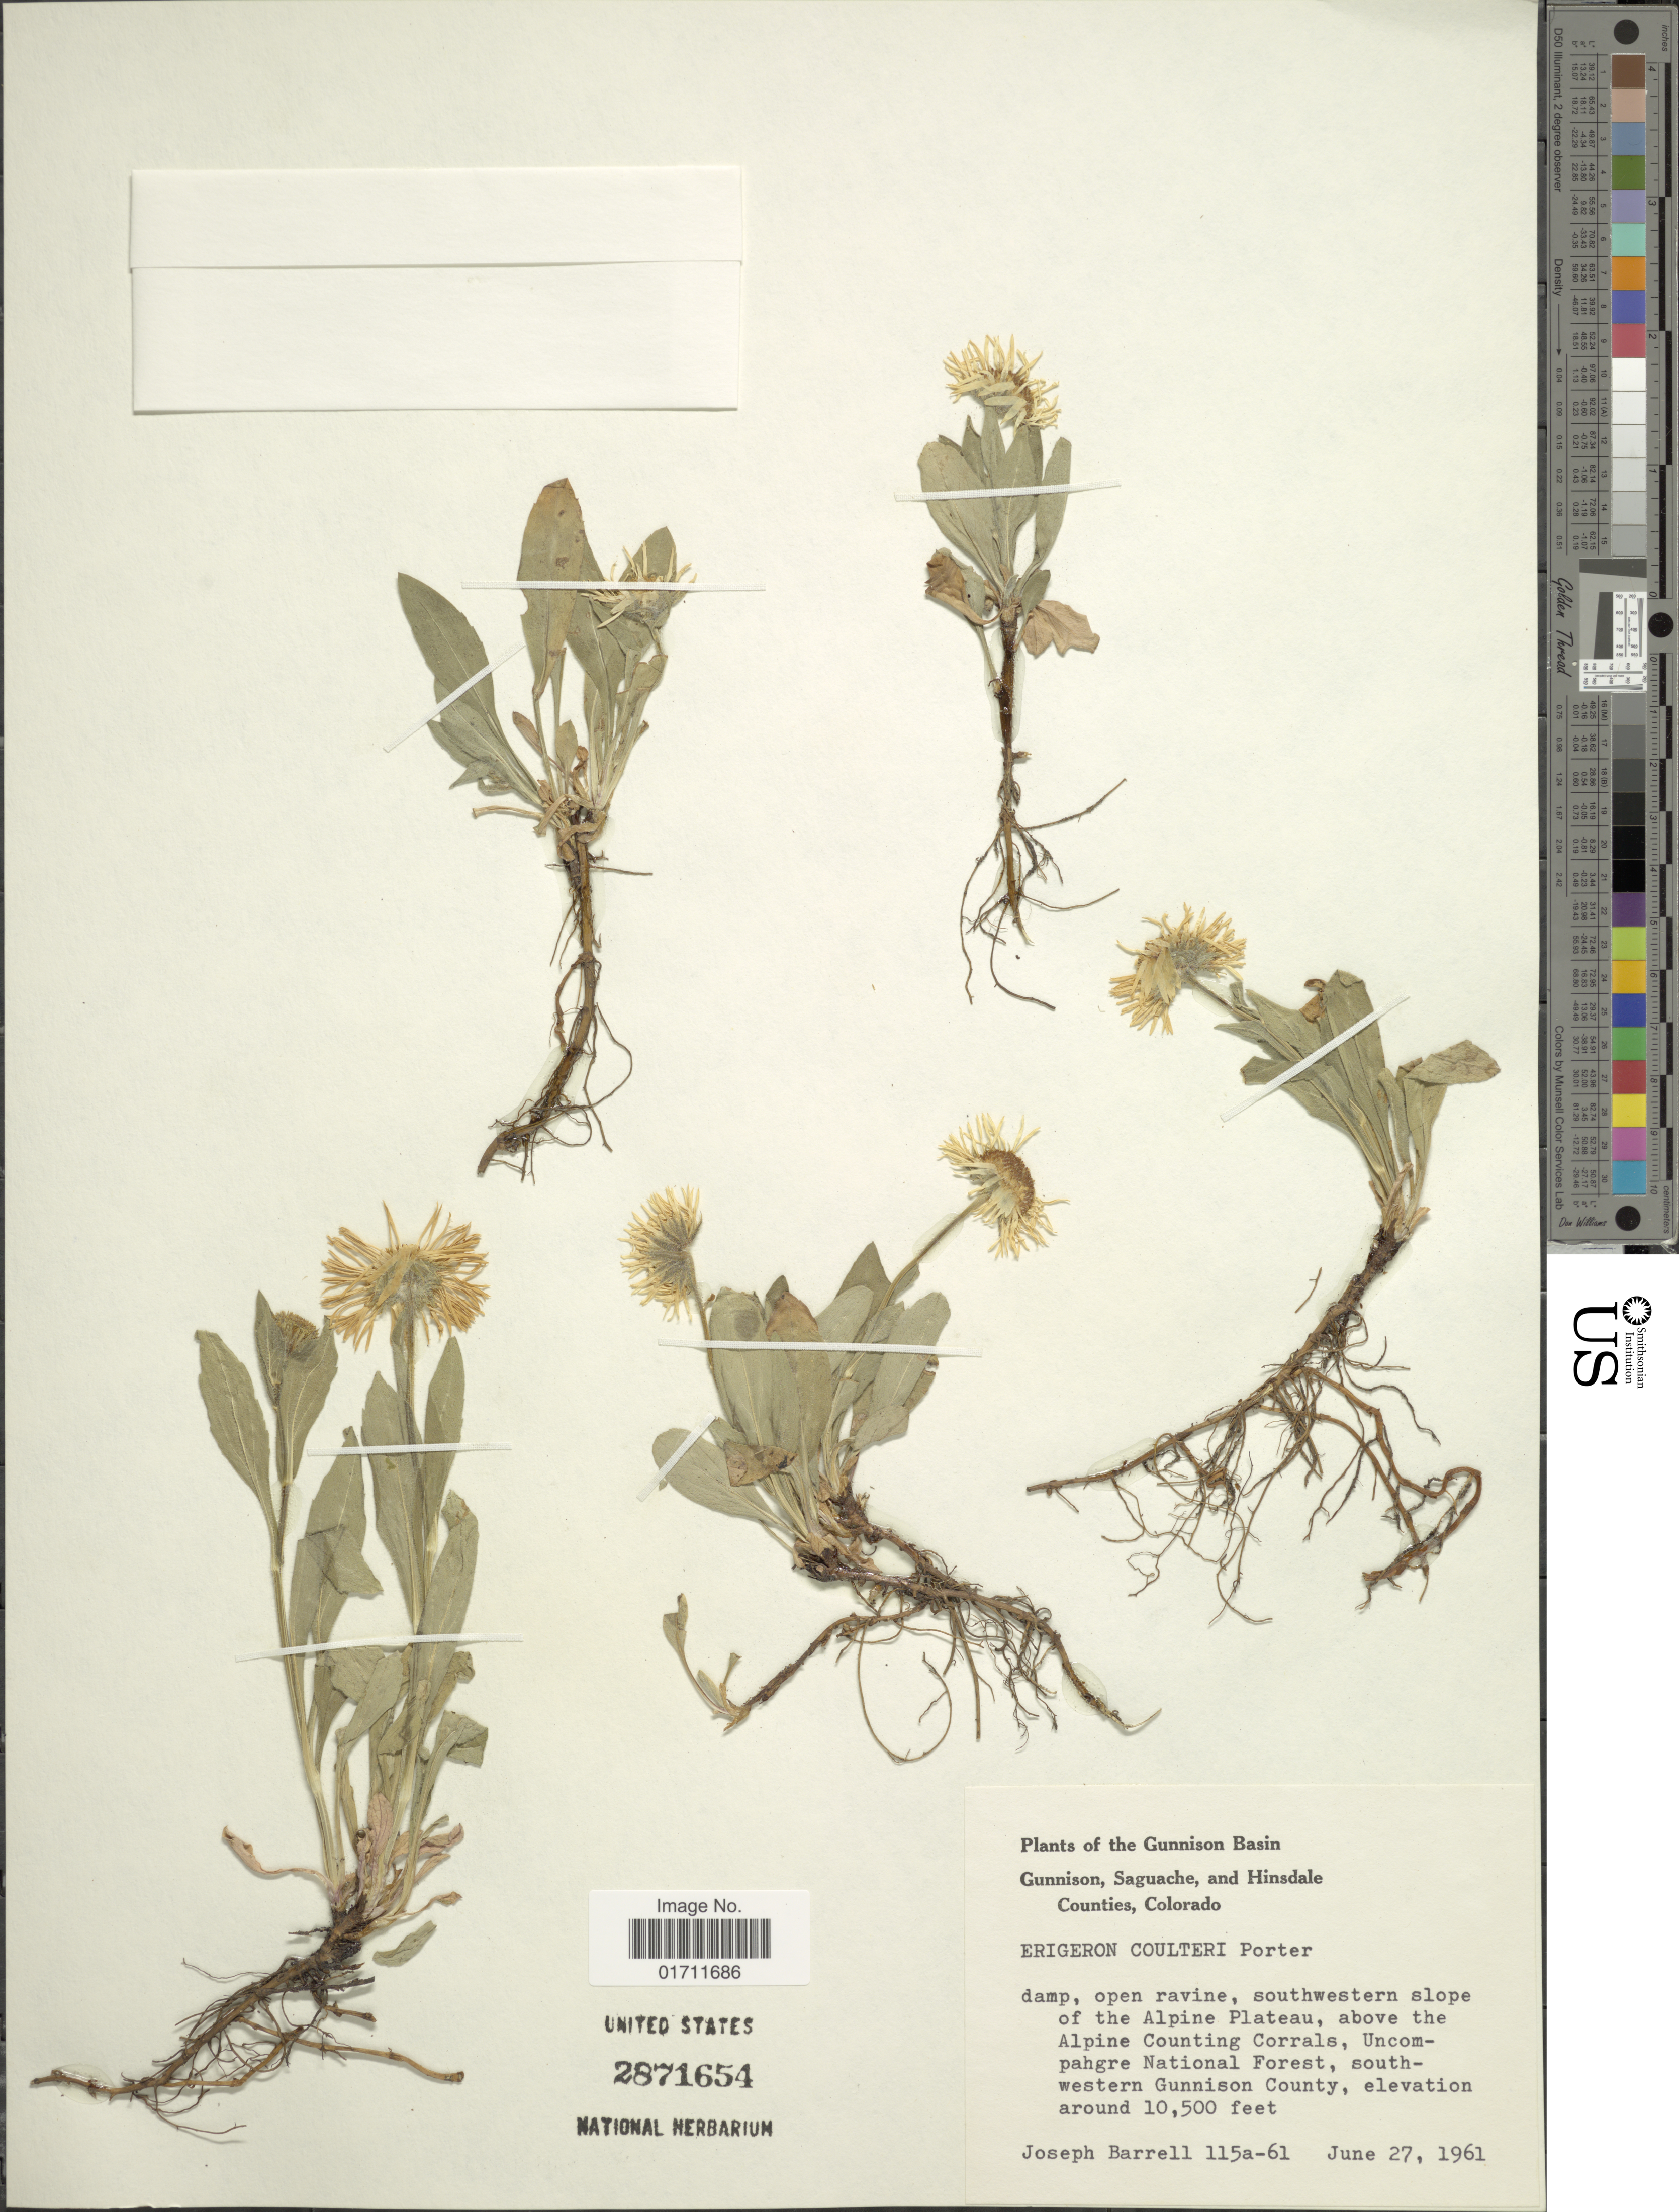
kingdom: Plantae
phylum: Tracheophyta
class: Magnoliopsida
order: Asterales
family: Asteraceae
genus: Erigeron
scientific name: Erigeron coulteri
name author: Porter in Porter & J.M. Coult.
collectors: J. Barrell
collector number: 115a-61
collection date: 1961-06-27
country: United States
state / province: Colorado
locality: The Gunnison Basin, Gunnison, Saguache, and Hinsdale Counties, damp, open ravine, southwestern slope of the Alpine Plateau, above the Alphine Counting Corrals, Uncompahgre National Forest, southwestern Gunnison County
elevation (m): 3200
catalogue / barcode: US 2871654